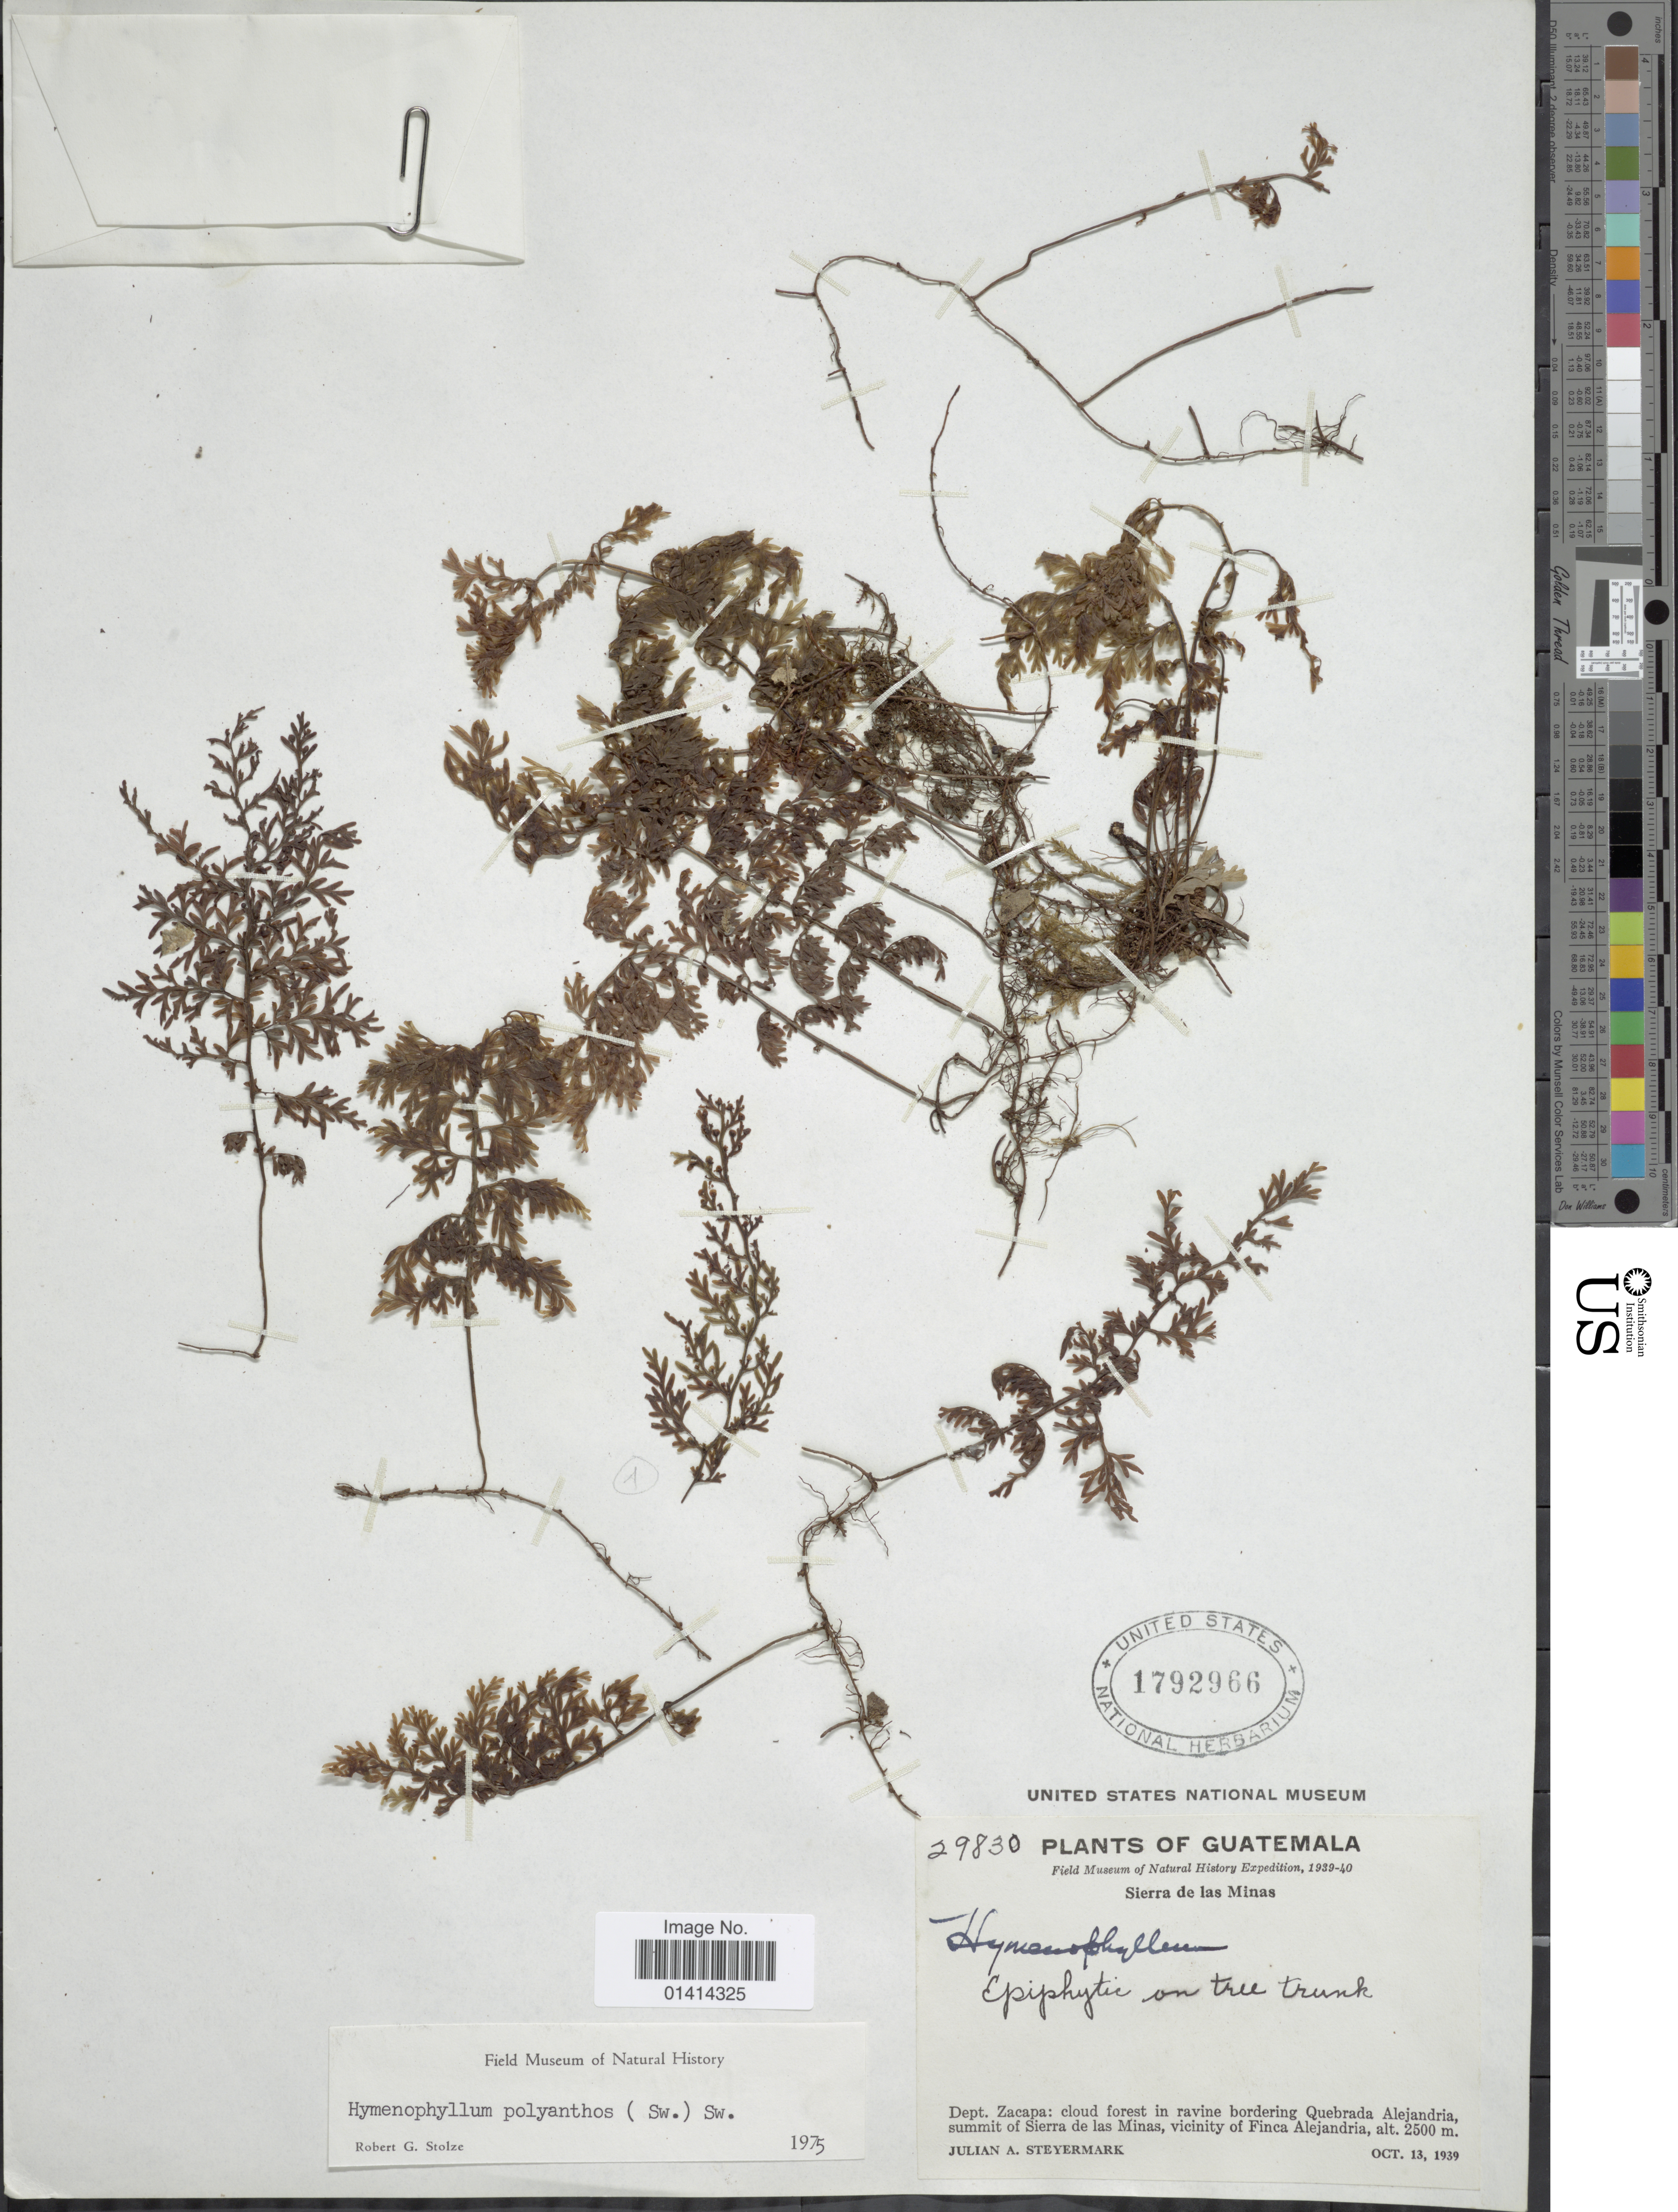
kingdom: Plantae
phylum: Tracheophyta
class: Polypodiopsida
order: Hymenophyllales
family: Hymenophyllaceae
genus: Hymenophyllum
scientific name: Hymenophyllum polyanthos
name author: (Sw.) Sw.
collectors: J. Steyermark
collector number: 29830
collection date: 1939-10-13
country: Guatemala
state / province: Zacapa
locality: Dept. Zacapa: cloud forest in ravine bordering Quebrada Alejandria, summit of Sierra de las Minas, vicinity of Finca Alejandria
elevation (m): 2500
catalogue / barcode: US 1792966